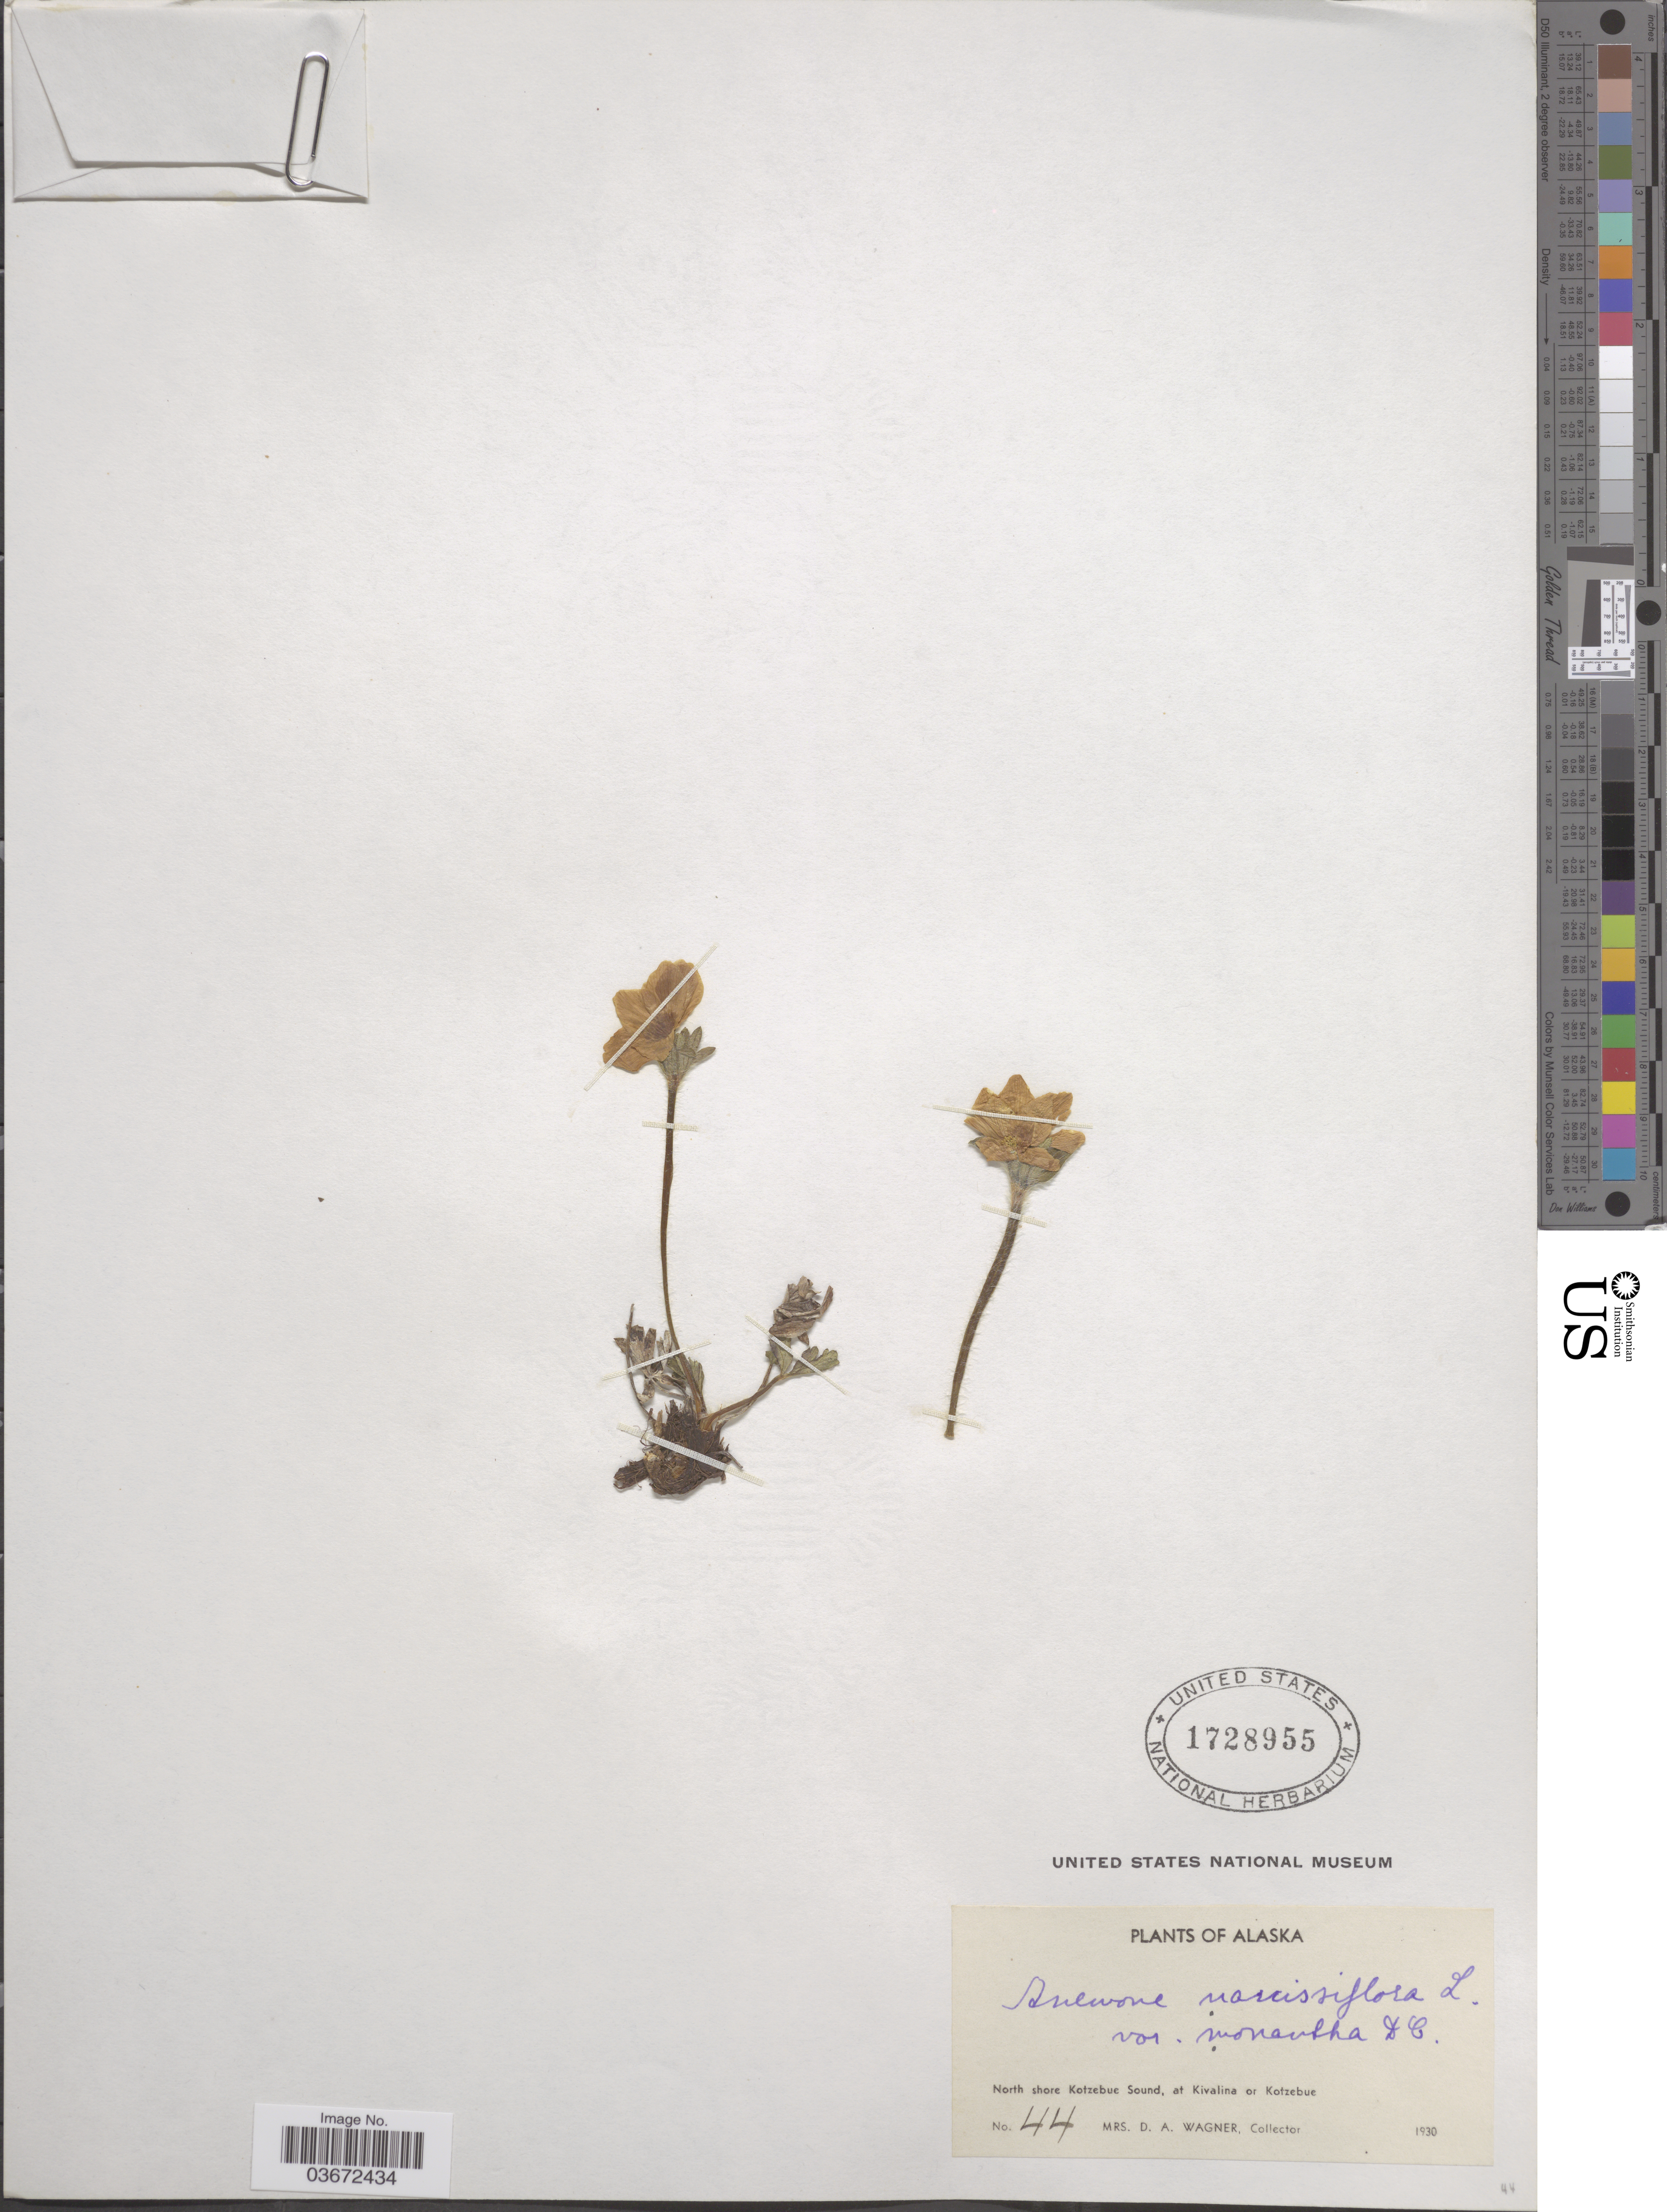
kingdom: Plantae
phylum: Tracheophyta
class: Magnoliopsida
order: Ranunculales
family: Ranunculaceae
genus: Anemone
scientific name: Anemone narcissiflora var. monantha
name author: DC.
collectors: D. Wagner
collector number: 44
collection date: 1930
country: United States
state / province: Alaska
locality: North shore Kotzebue Sound, at Kivalina or Kotzebue.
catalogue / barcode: US 1728955